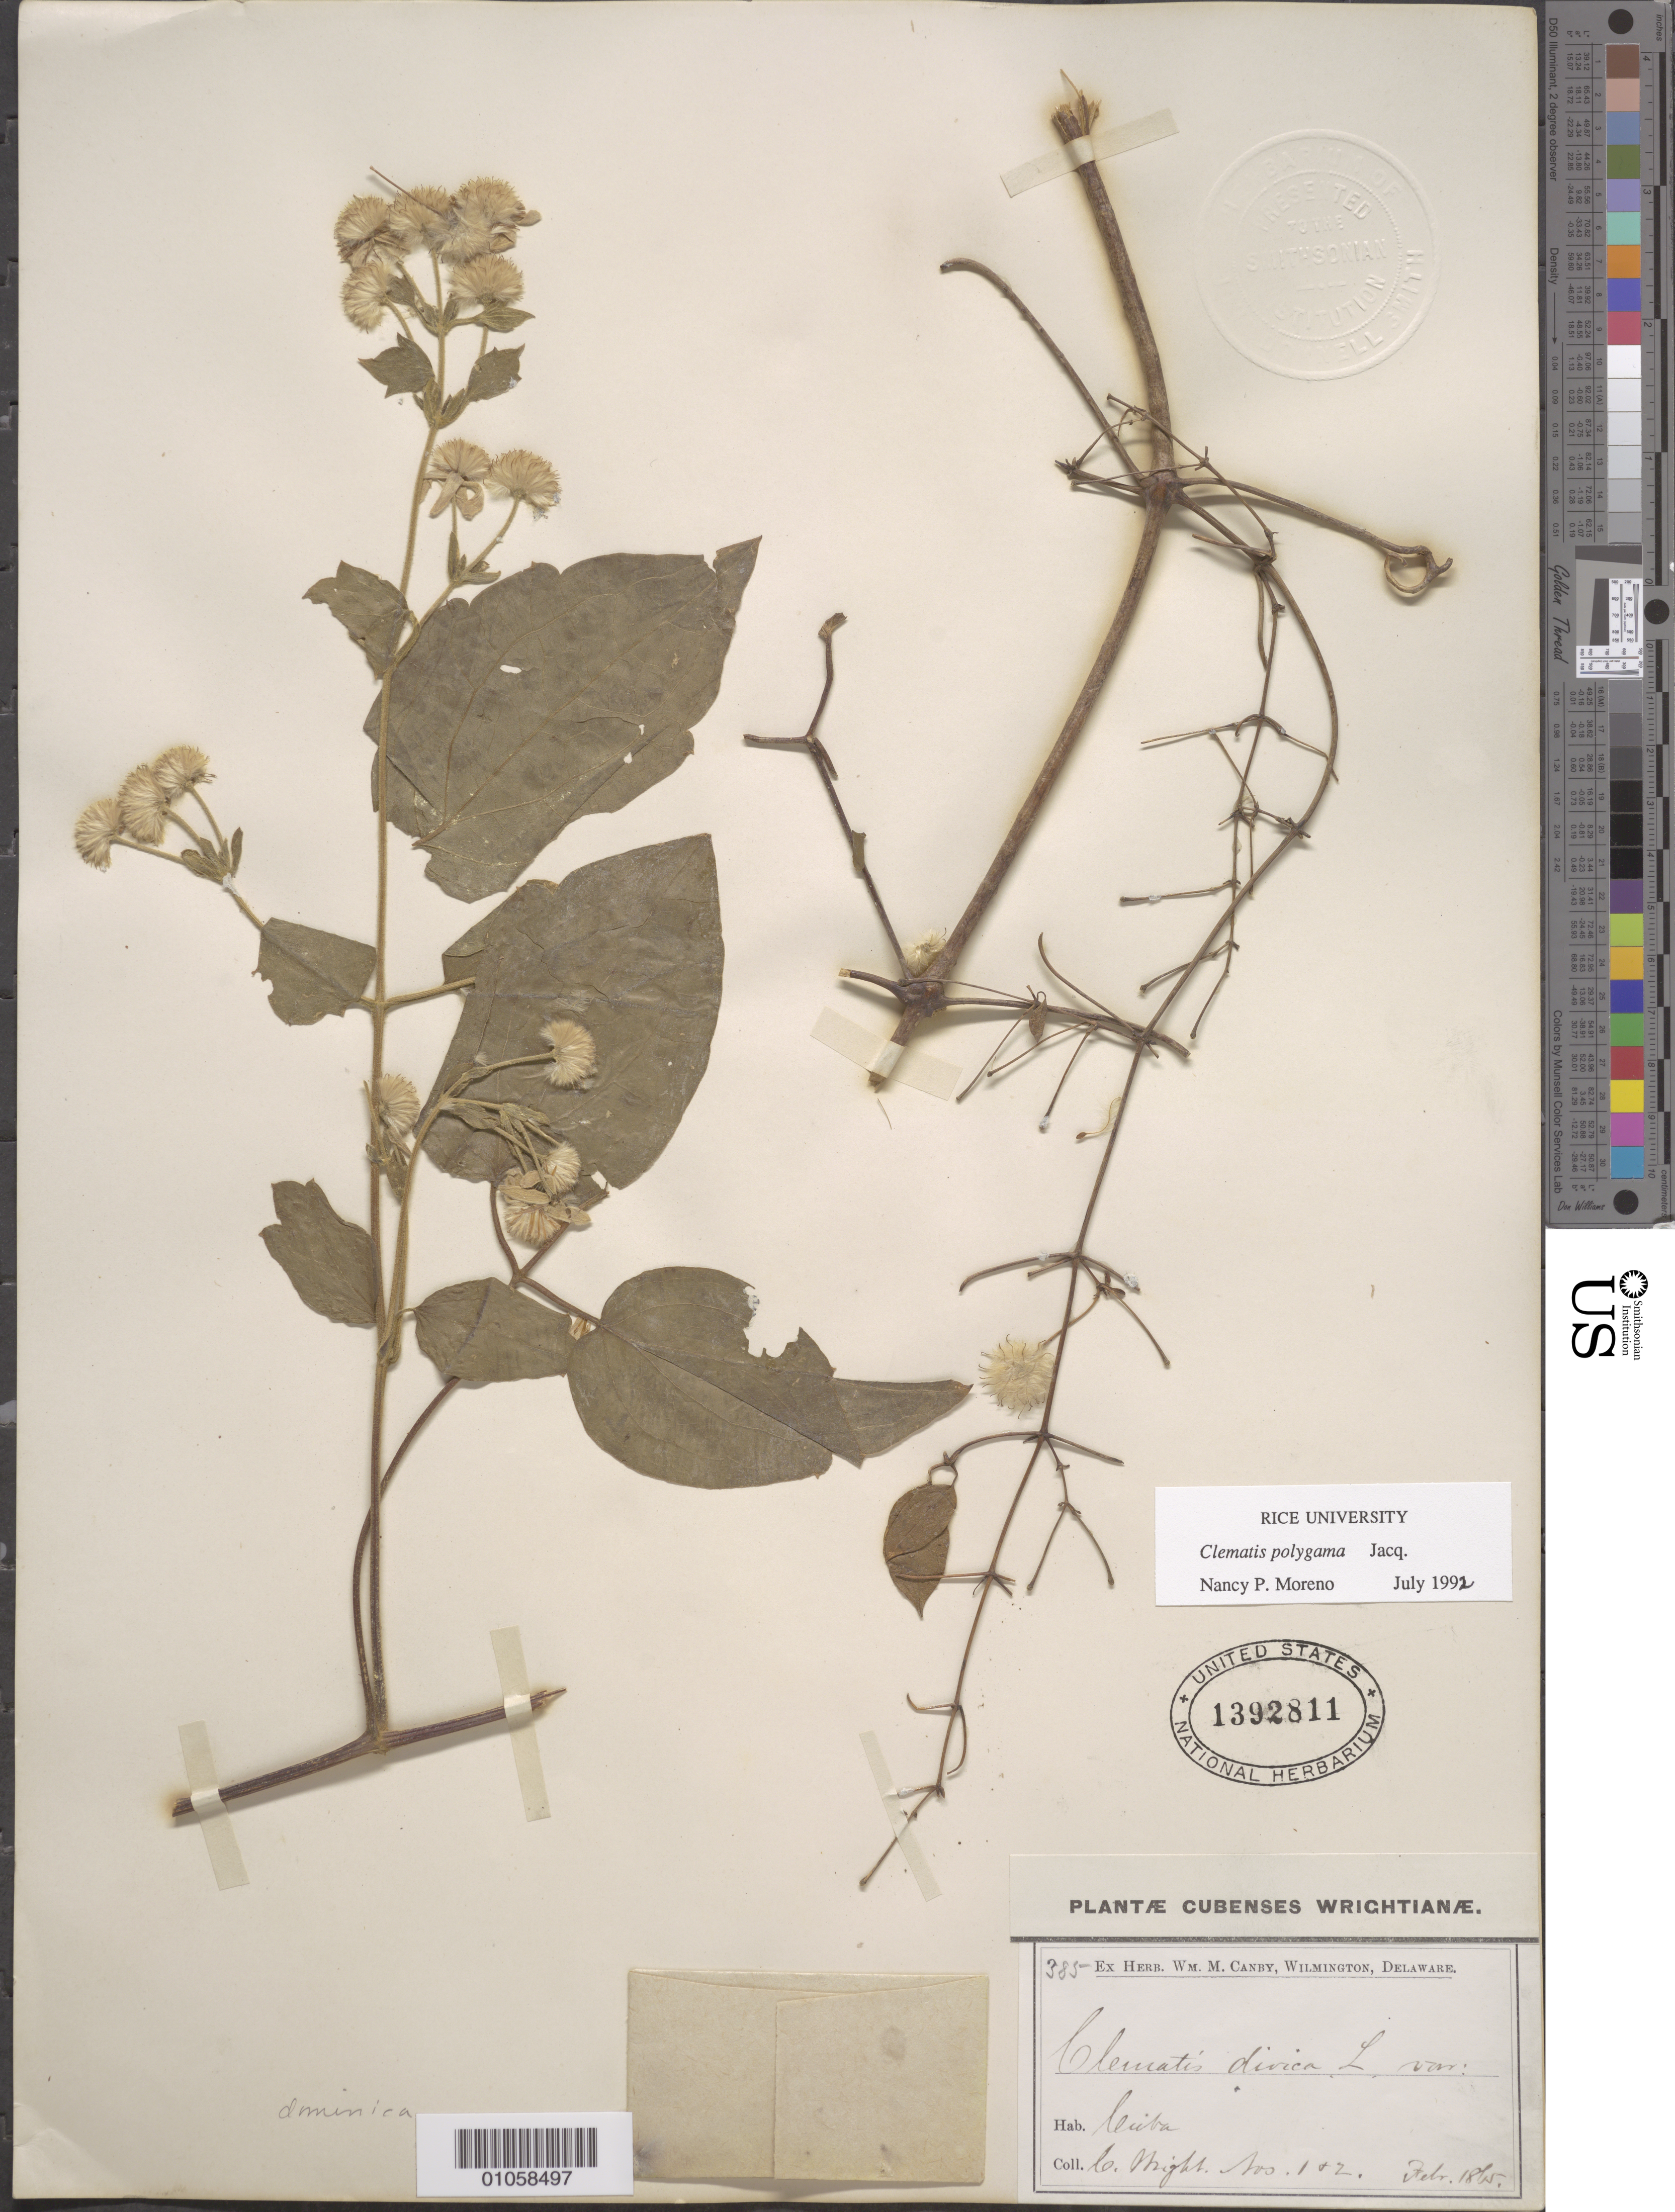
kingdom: Plantae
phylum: Tracheophyta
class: Magnoliopsida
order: Ranunculales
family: Ranunculaceae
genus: Clematis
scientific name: Clematis polygama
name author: Jacq.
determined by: Moreno, N. P.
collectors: C. Wright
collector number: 1 & 2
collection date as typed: Feb 1865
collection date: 1865-02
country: Cuba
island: Cuba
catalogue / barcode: US 1392811